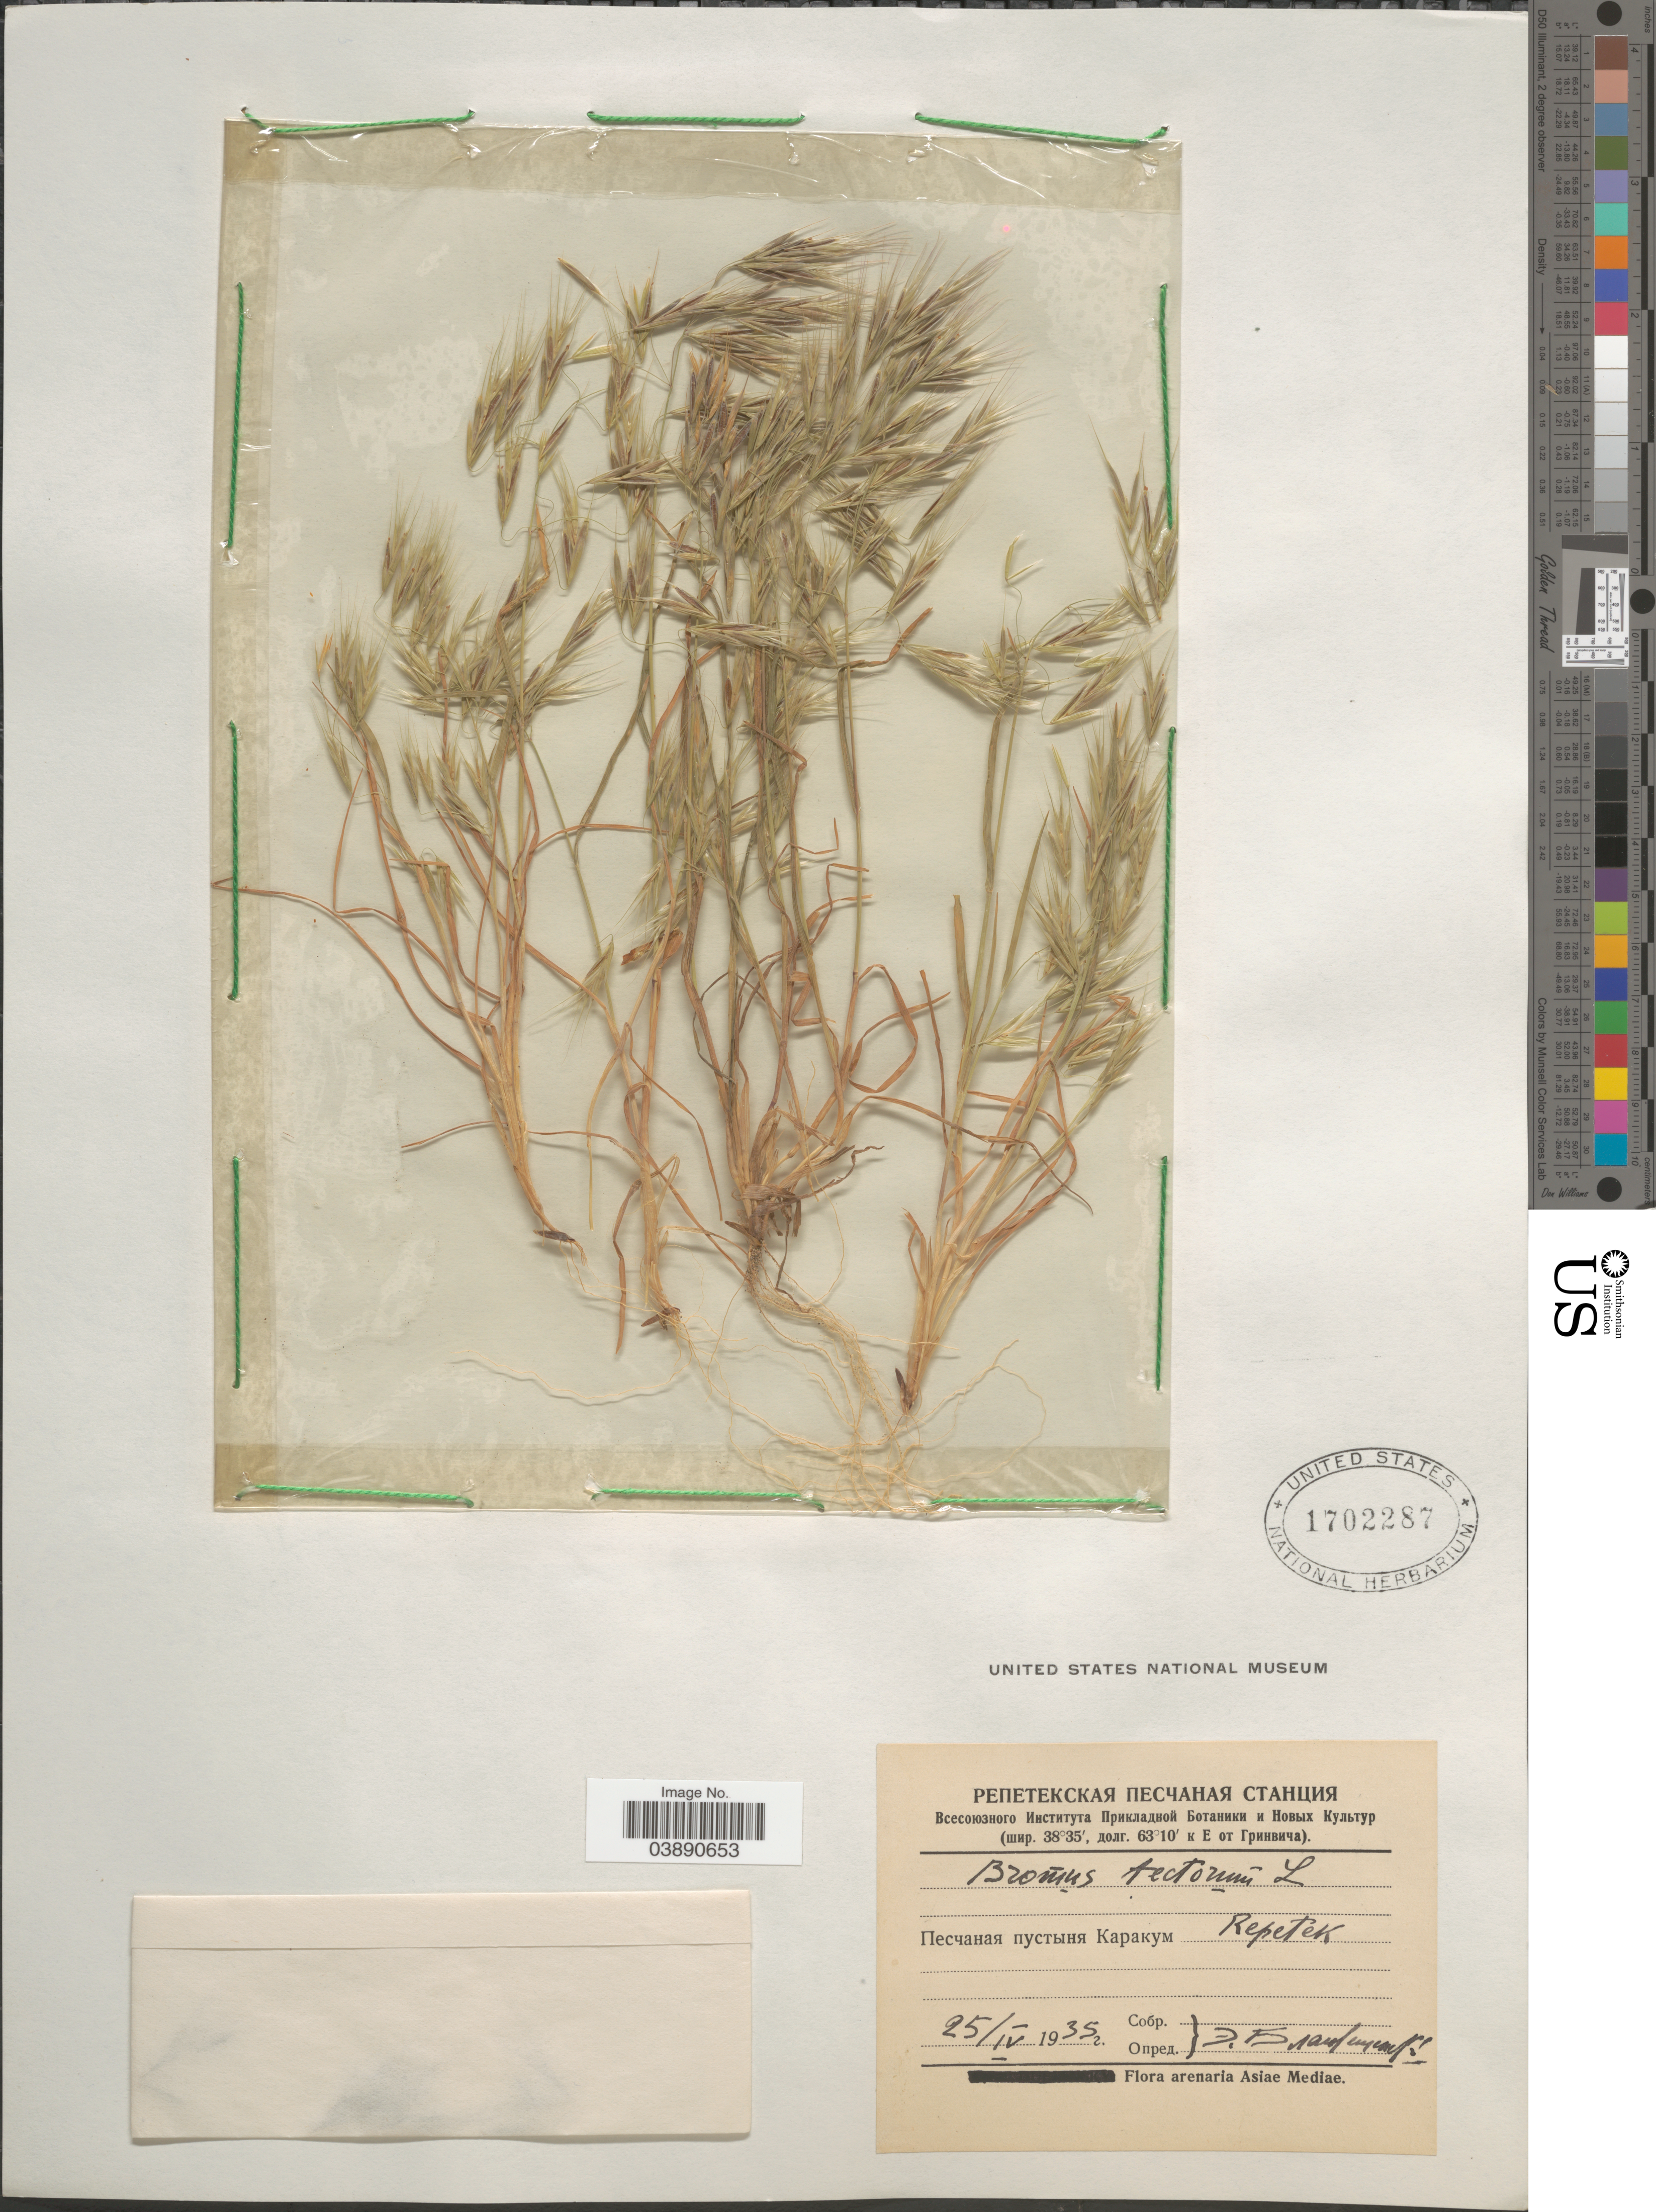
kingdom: Plantae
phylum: Tracheophyta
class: Liliopsida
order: Poales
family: Poaceae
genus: Bromus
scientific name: Bromus tectorum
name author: L.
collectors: E. Blagoveshchenskiy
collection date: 1935-04-25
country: Turkmenistan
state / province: Lebap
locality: Repetek. Karakum Desert. Arenaria Asiae Mediae.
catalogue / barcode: US 1702287